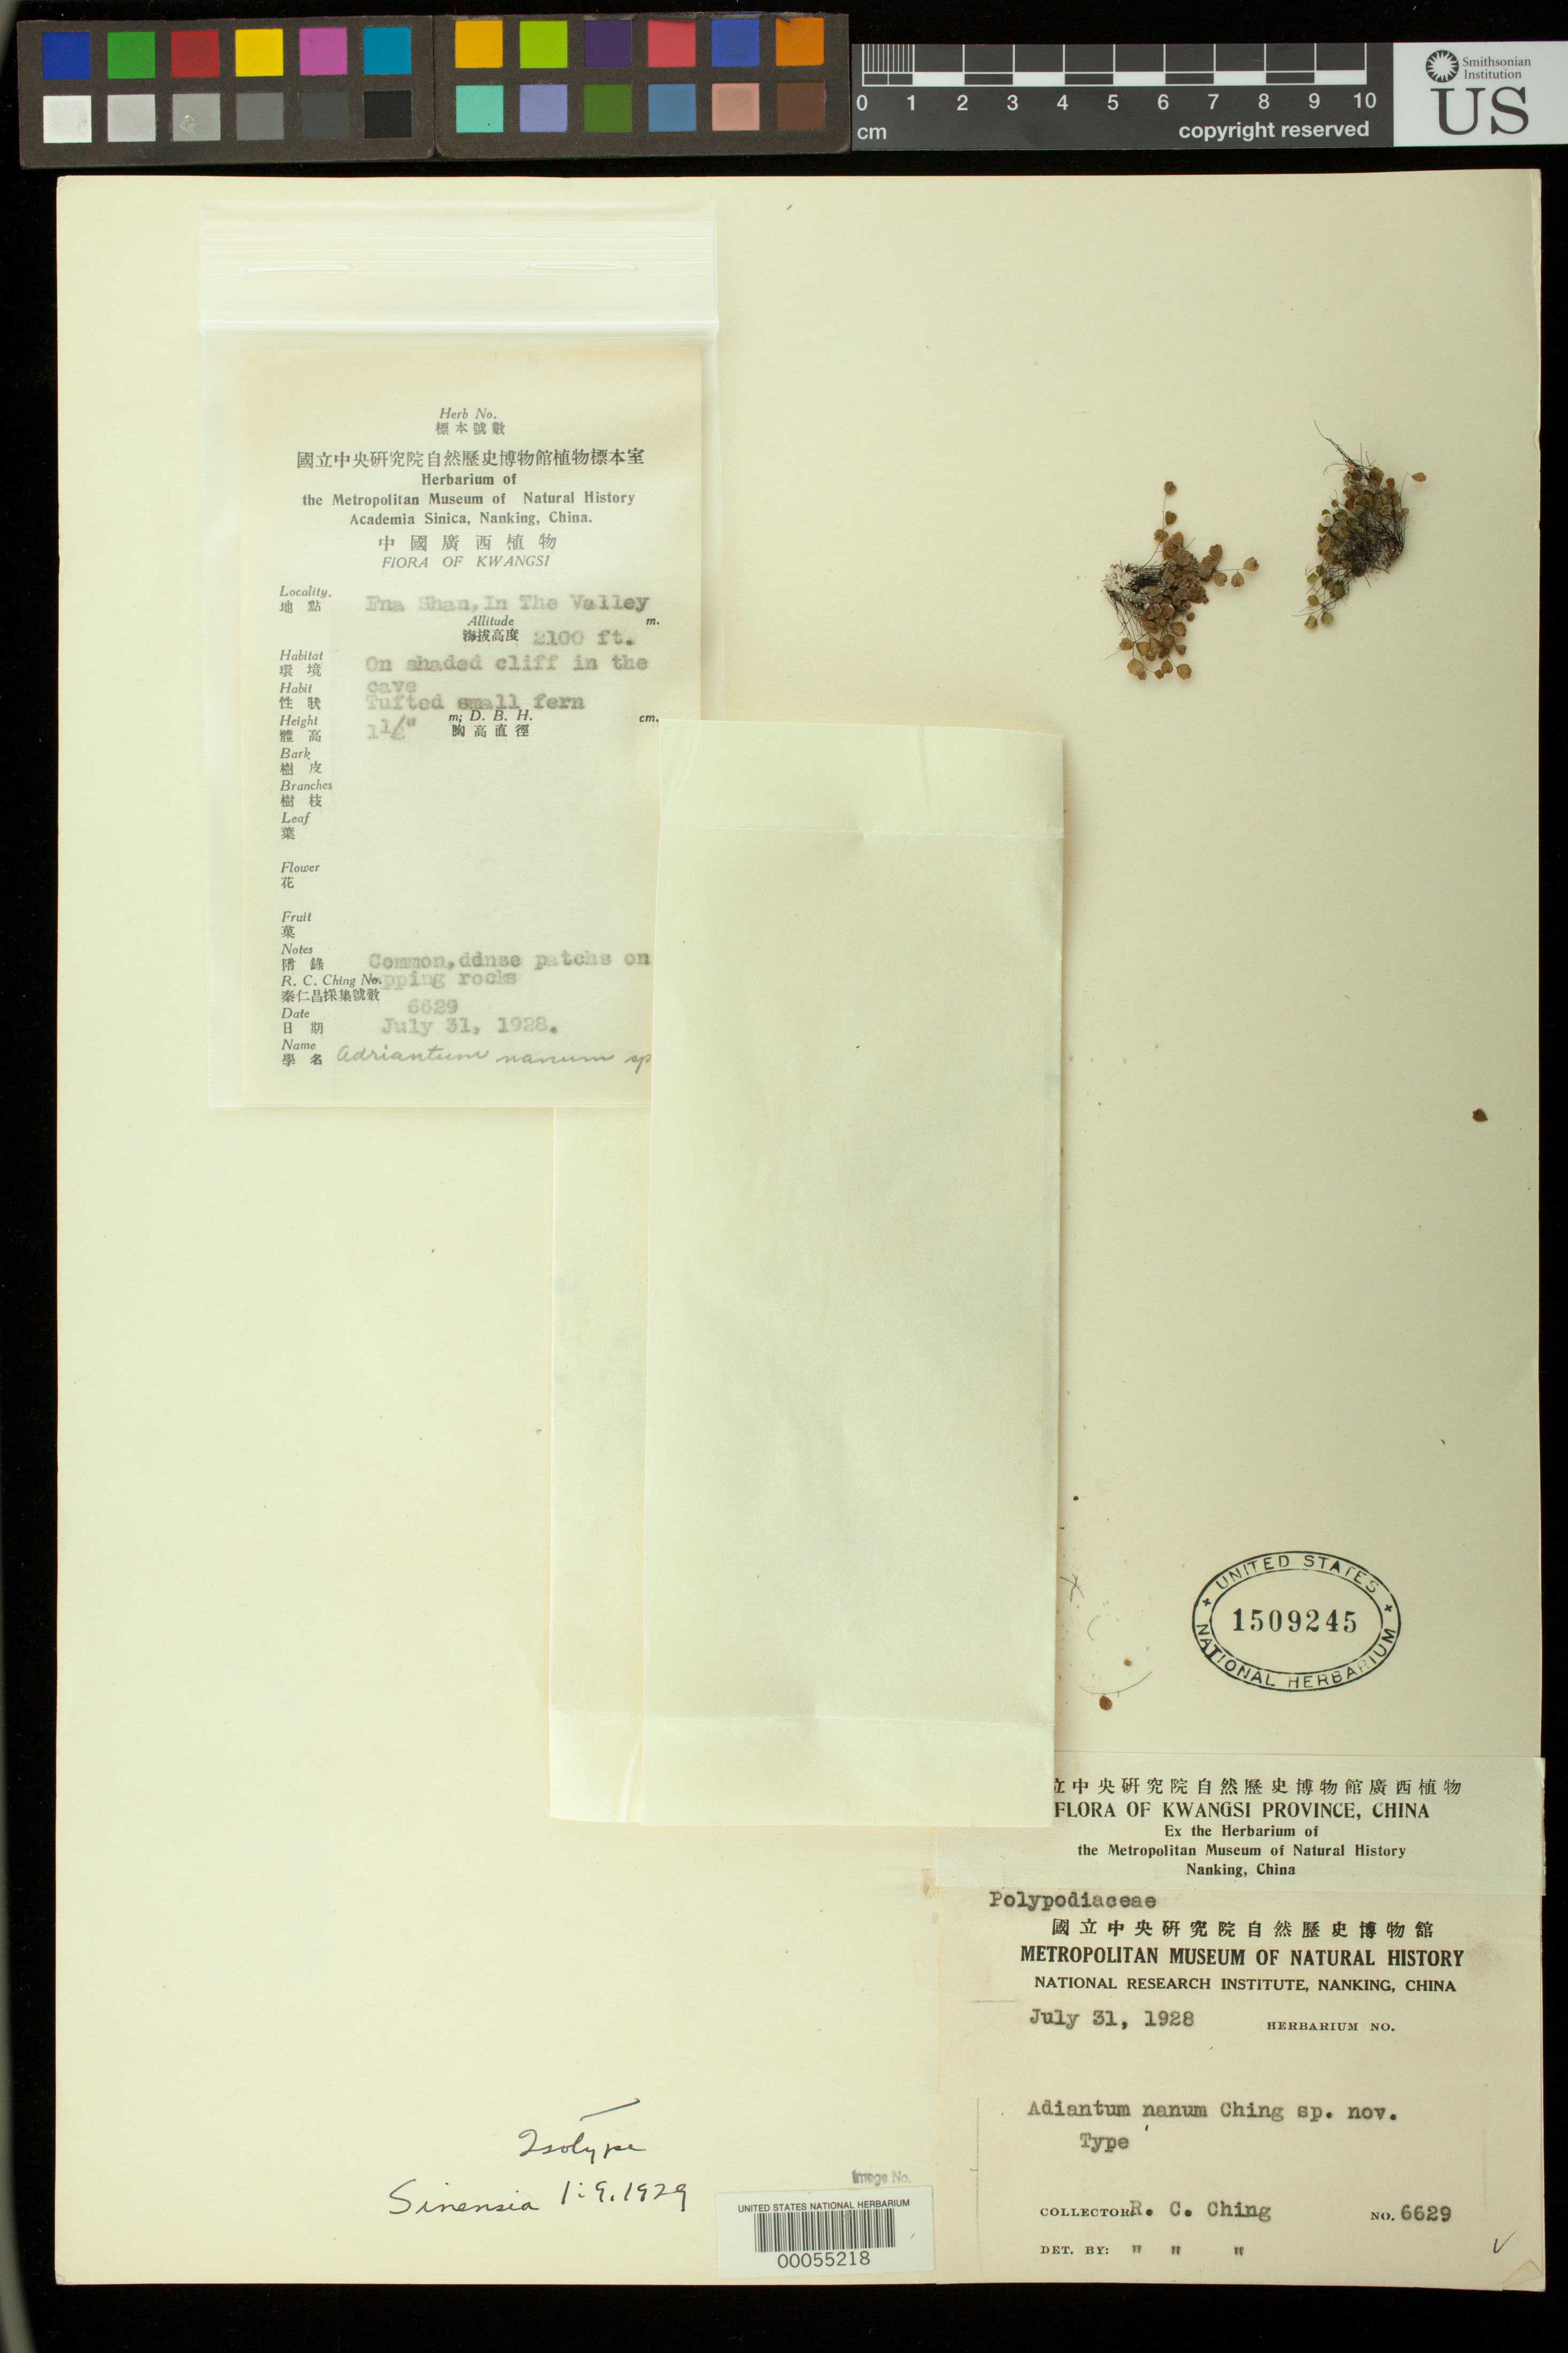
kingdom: Plantae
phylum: Tracheophyta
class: Polypodiopsida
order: Polypodiales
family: Pteridaceae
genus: Adiantum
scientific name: Adiantum nanum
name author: Ching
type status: Type Collection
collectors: R. C. Ching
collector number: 6629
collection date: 1928-07-31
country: China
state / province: Guangxi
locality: Kwangsi, Fan Shan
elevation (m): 640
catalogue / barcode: US 1509245